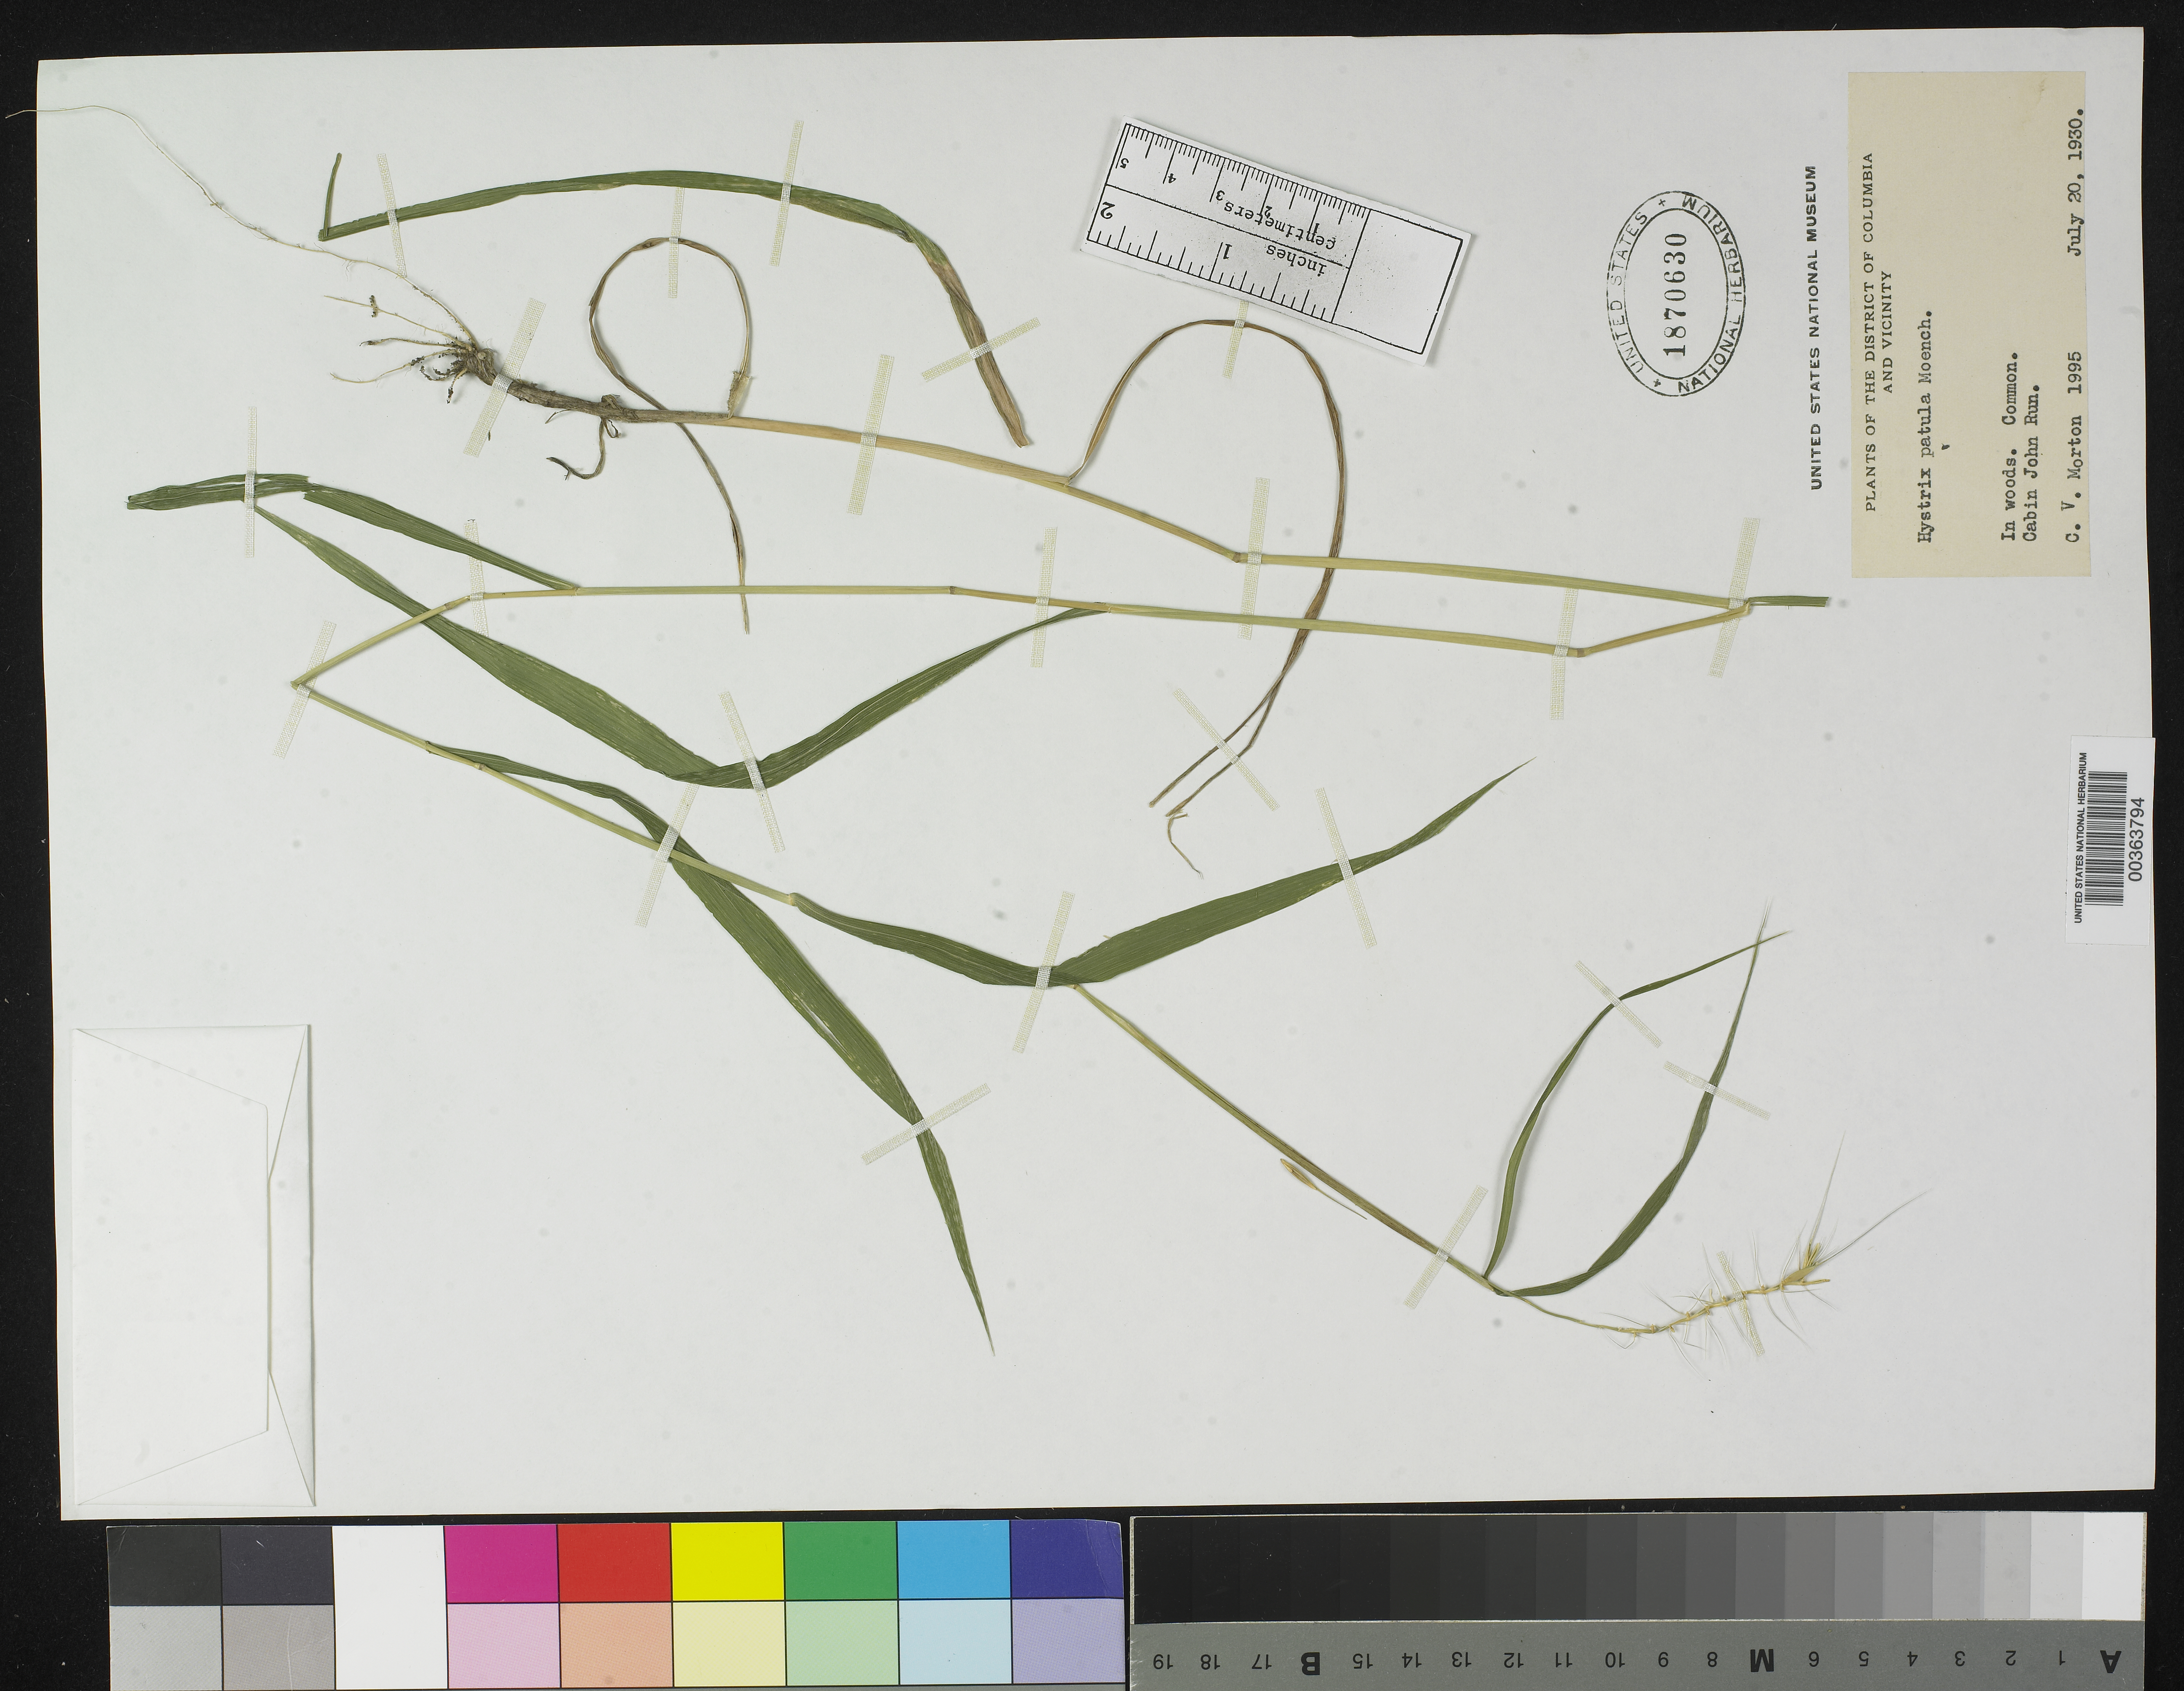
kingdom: Plantae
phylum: Tracheophyta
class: Liliopsida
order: Poales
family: Poaceae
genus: Elymus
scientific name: Elymus hystrix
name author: L.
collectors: C. V. Morton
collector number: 1995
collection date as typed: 20 Jul 1930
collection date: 1930-07-20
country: United States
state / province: Maryland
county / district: Montgomery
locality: Cabin John Run C. & O. Canal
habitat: In woods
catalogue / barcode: US 1870630